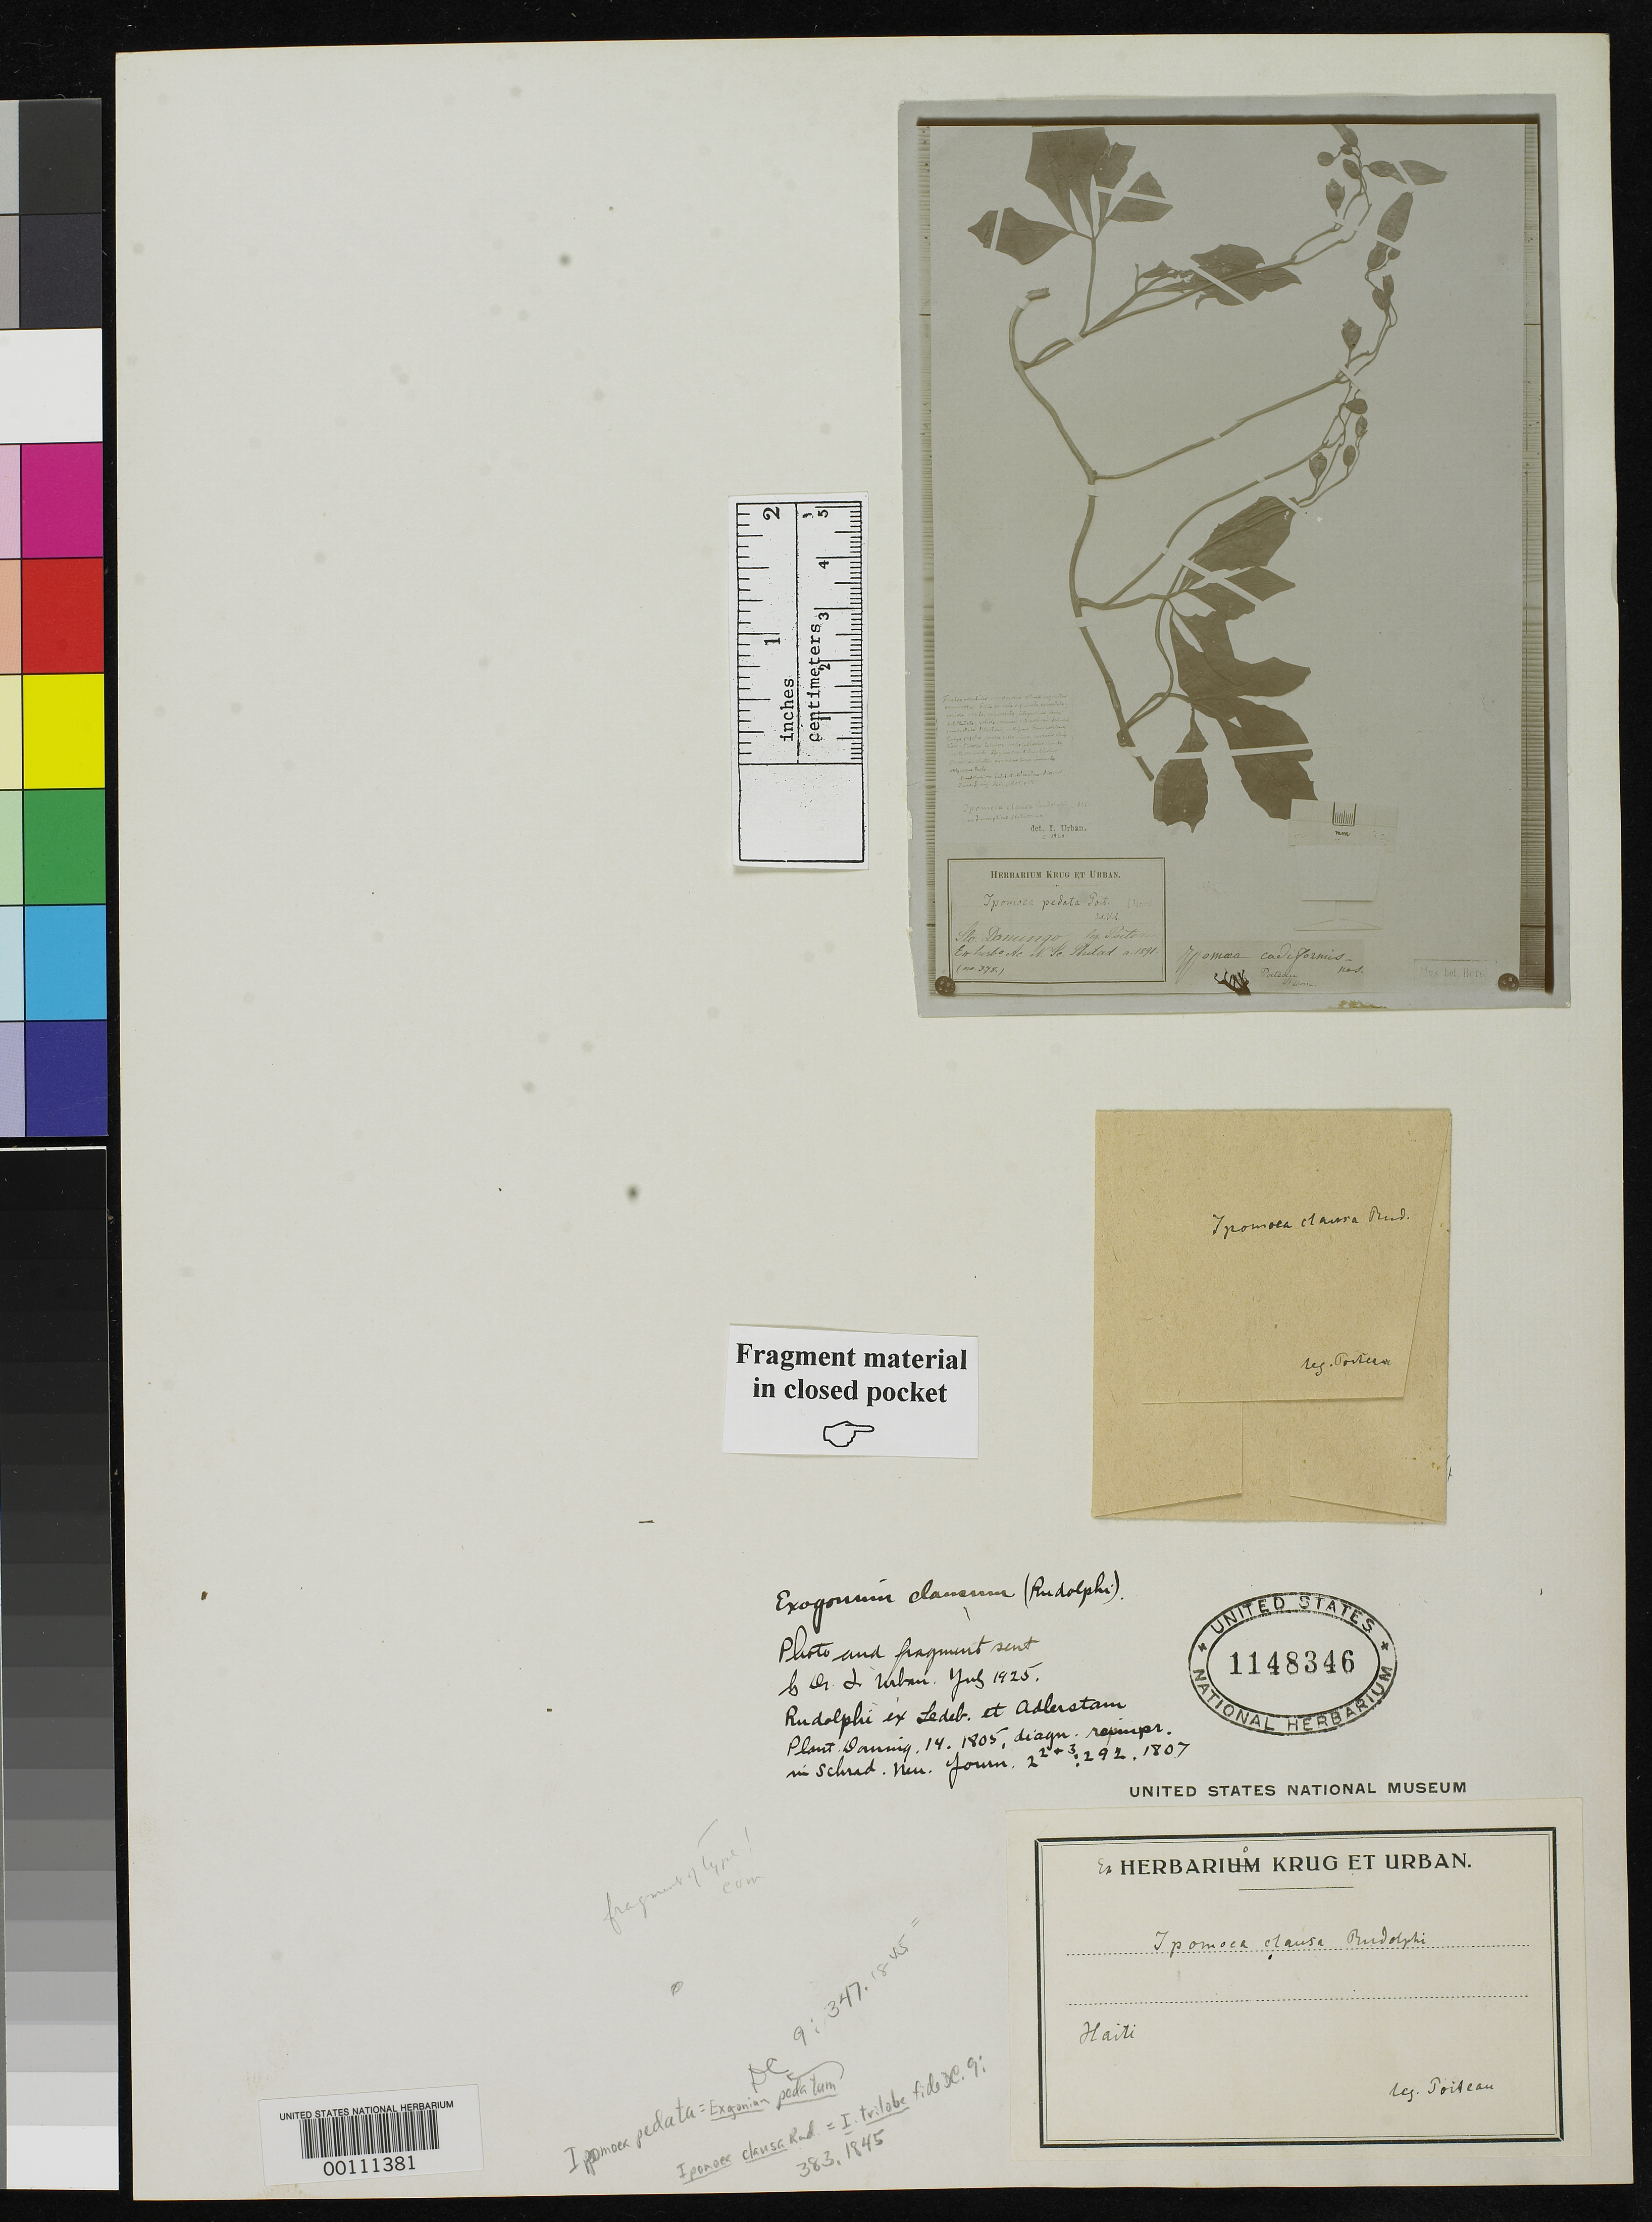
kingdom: Plantae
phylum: Tracheophyta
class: Magnoliopsida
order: Solanales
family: Convolvulaceae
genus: Ipomoea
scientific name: Ipomoea clausa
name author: Rudolph in Ledeb. & Adlerstam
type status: Type Material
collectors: P. Poiteau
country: Haiti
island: Hispaniola Island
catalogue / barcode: US 1148346